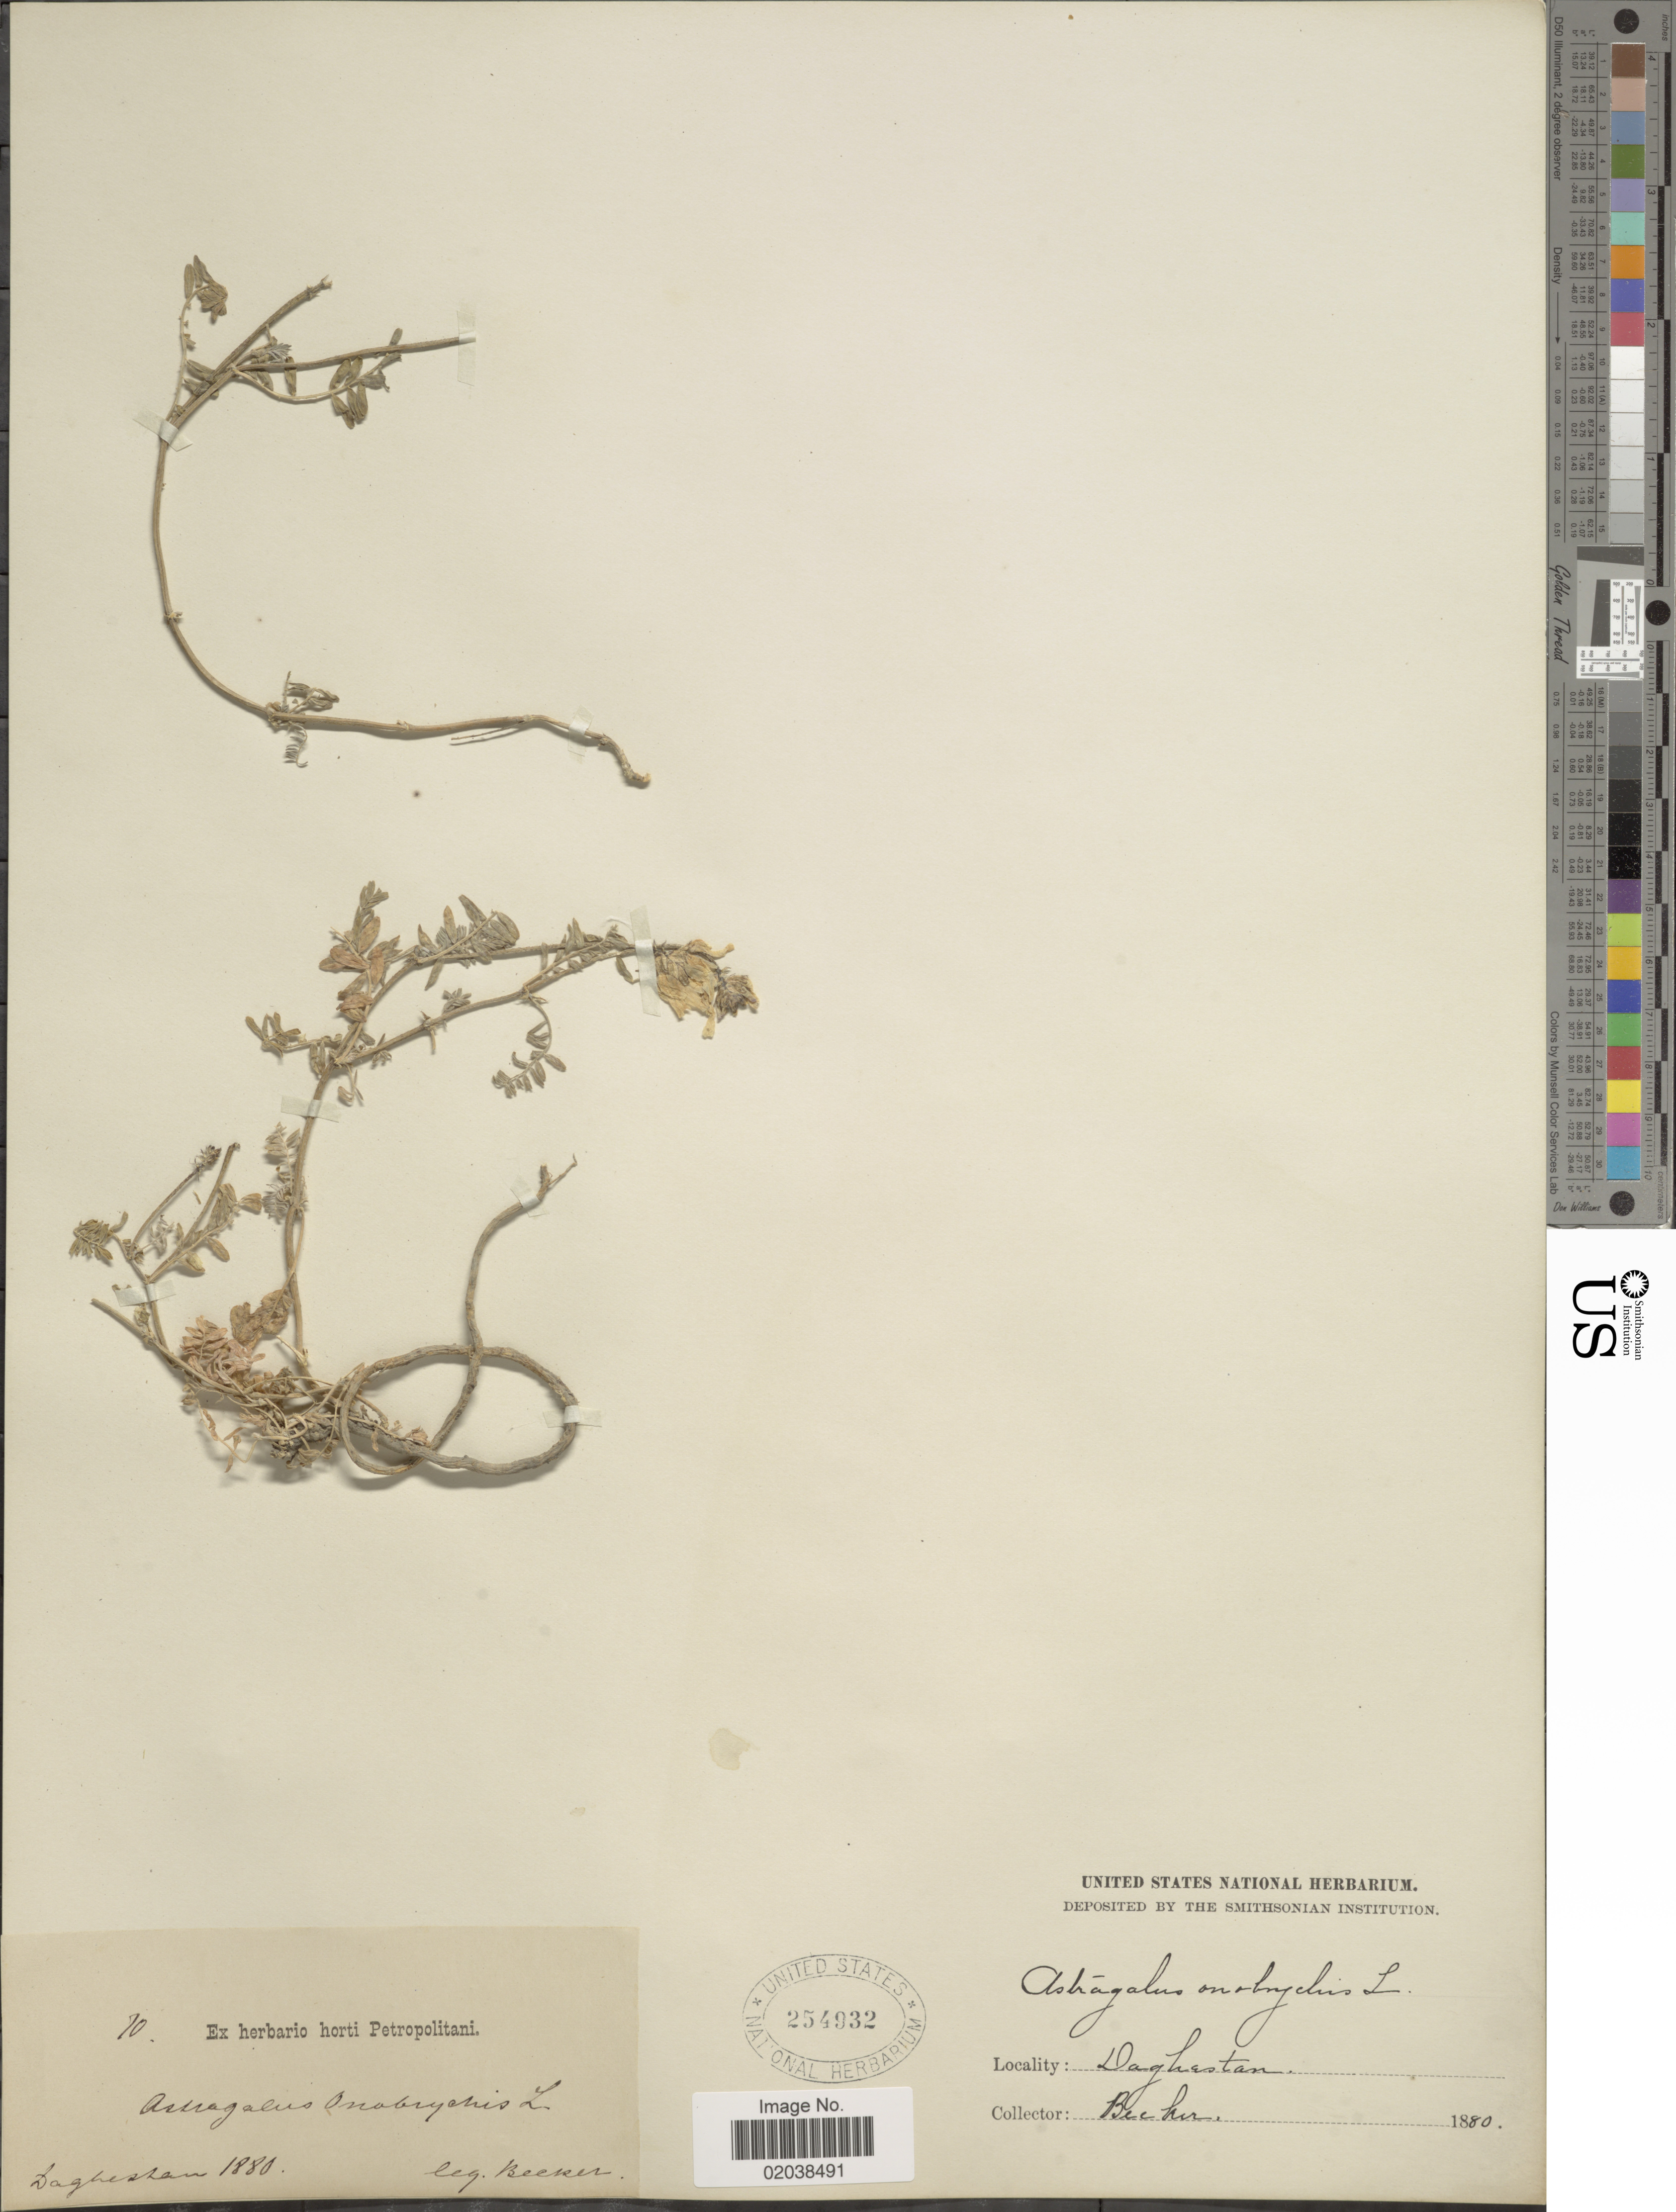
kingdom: Plantae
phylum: Tracheophyta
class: Magnoliopsida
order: Fabales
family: Fabaceae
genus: Astragalus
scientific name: Astragalus onobrychis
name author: L.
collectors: -. Becker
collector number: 70*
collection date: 1880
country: Russian Federation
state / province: Dagestan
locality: Daghestan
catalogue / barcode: US 254932